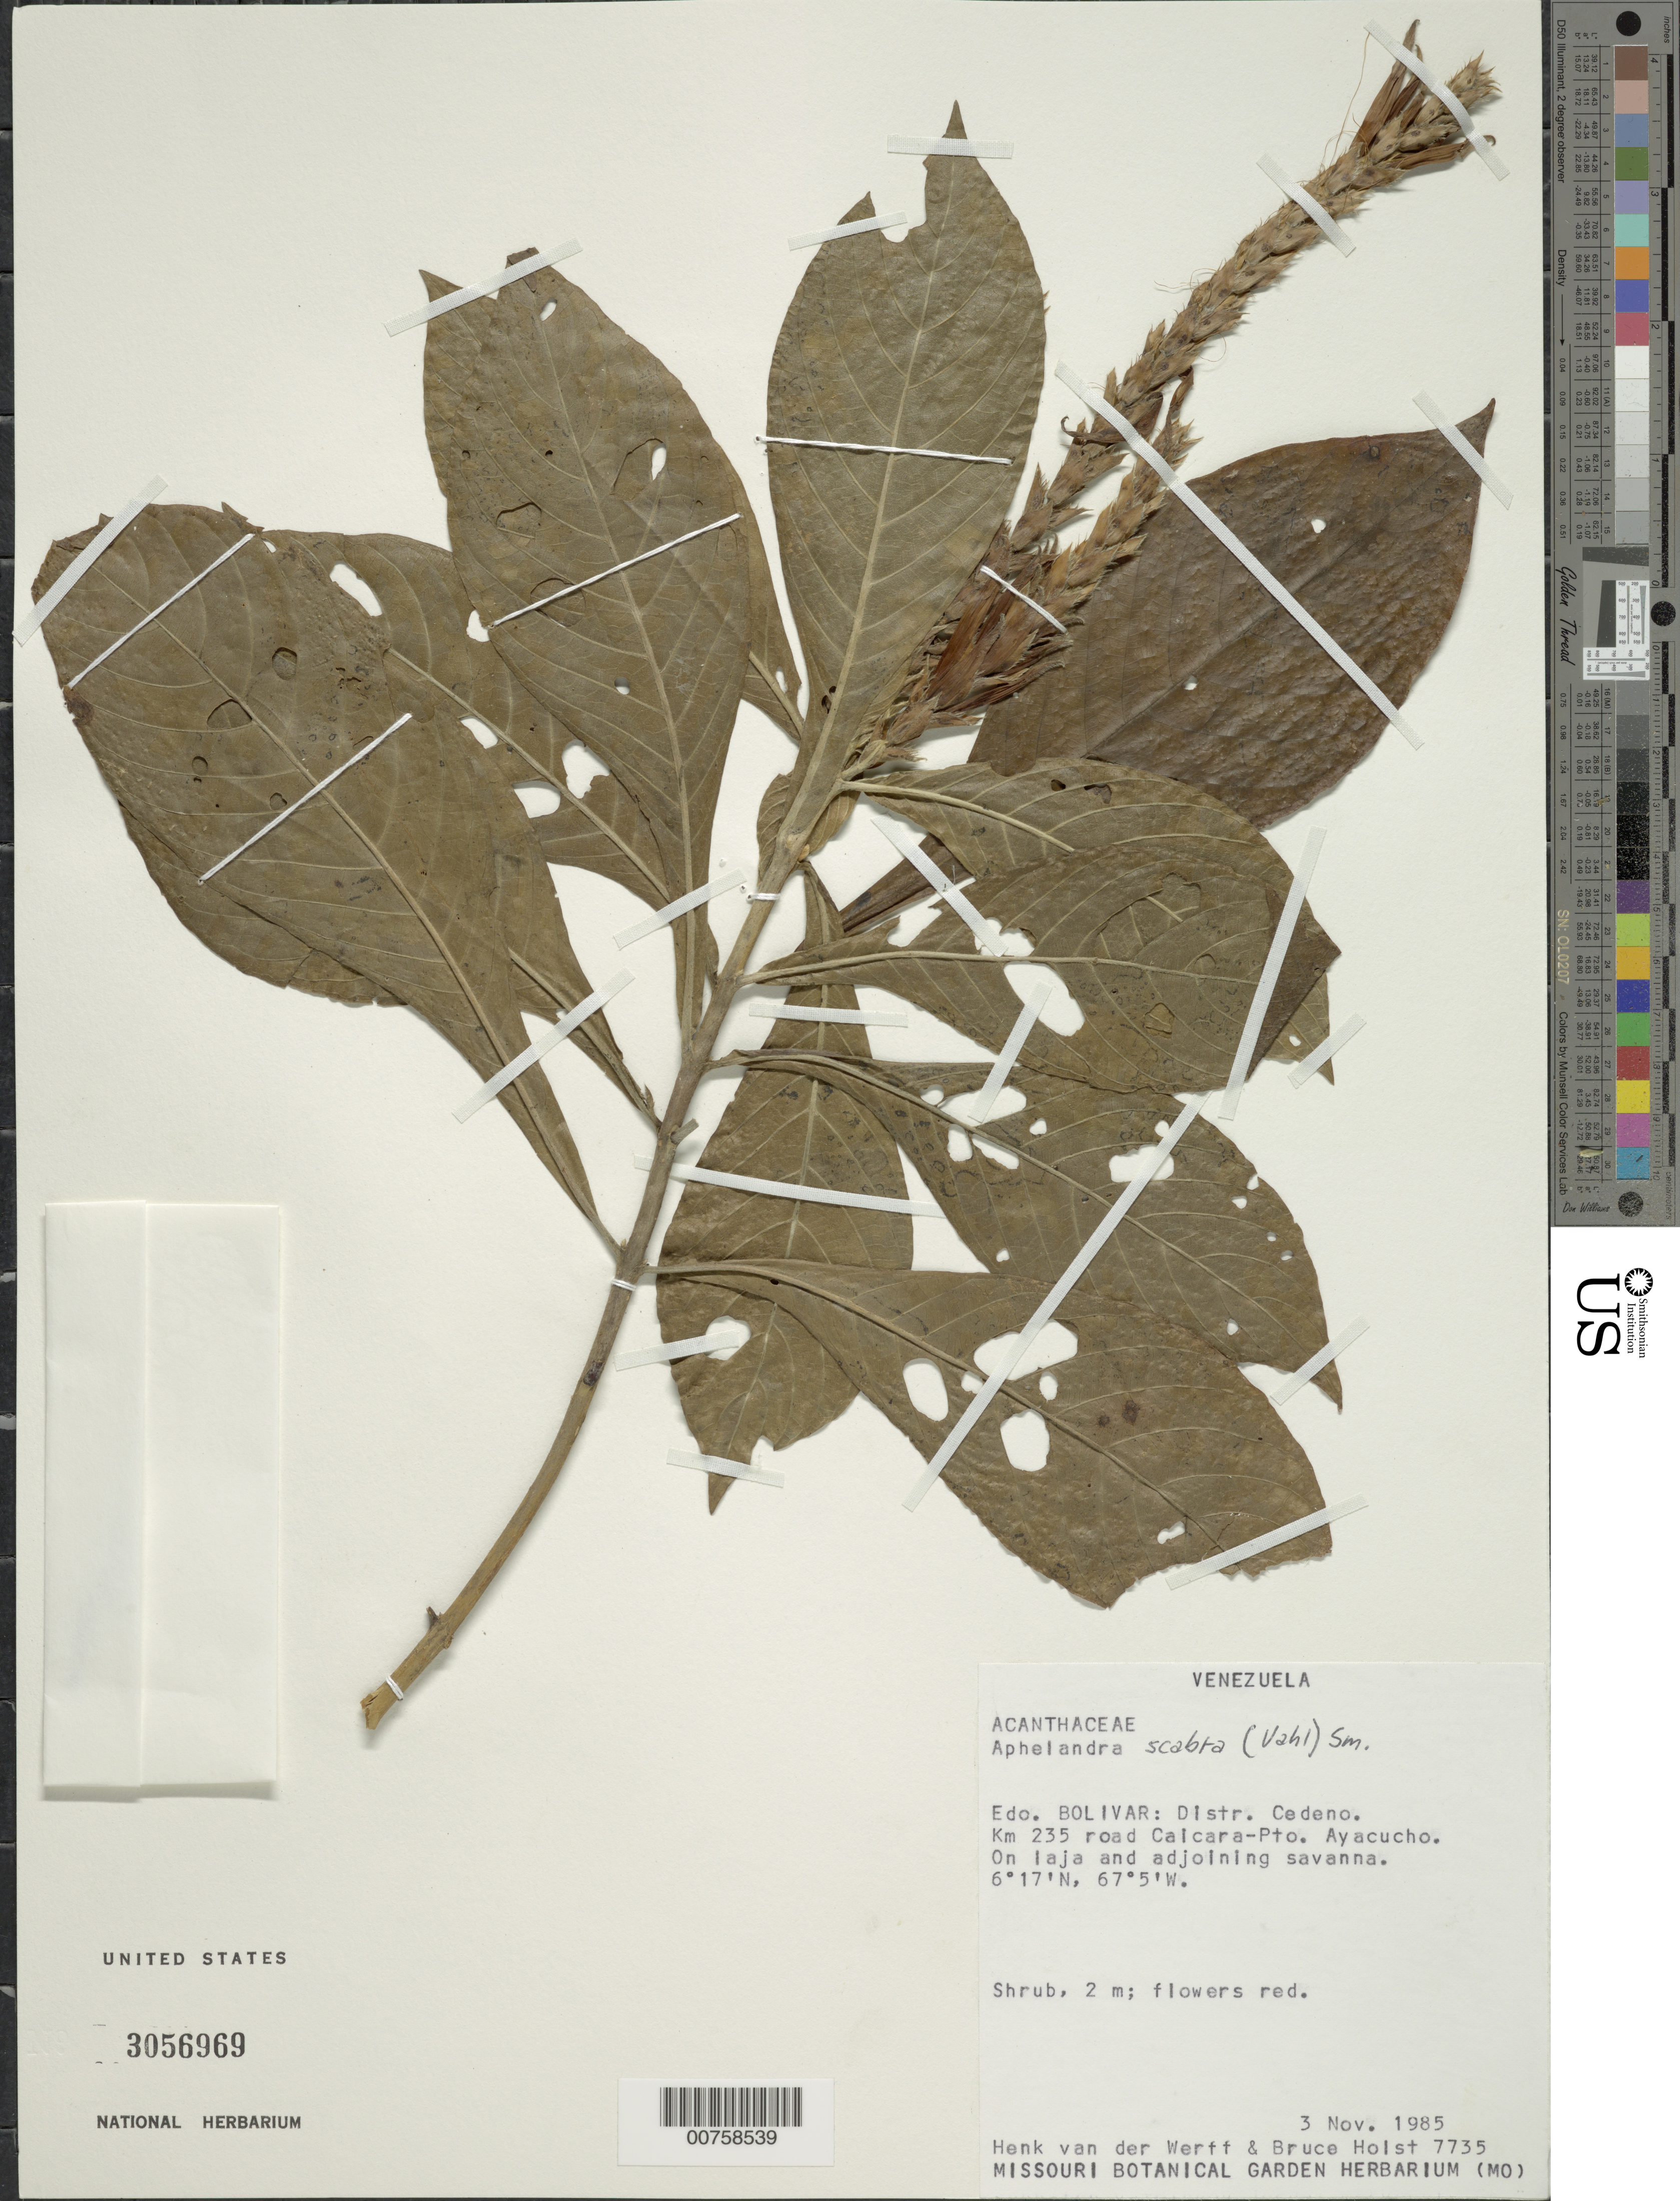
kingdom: Plantae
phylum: Tracheophyta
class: Magnoliopsida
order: Lamiales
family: Acanthaceae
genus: Aphelandra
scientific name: Aphelandra scabra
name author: (Vahl) Sm.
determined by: Wasshausen, Dieter C., (BOT), Smithsonian Institution - National Museum of Natural History (UNITED STATES)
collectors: H. van der Werff & B. Holst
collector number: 7735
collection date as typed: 3-Nov-85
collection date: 1985-11-03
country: Venezuela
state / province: Bolívar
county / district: Cedeño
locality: Caicara del Orinoco - Puerto Ayacucho carretera, km 235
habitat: Laja and adjoining savanna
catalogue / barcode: US 3056969